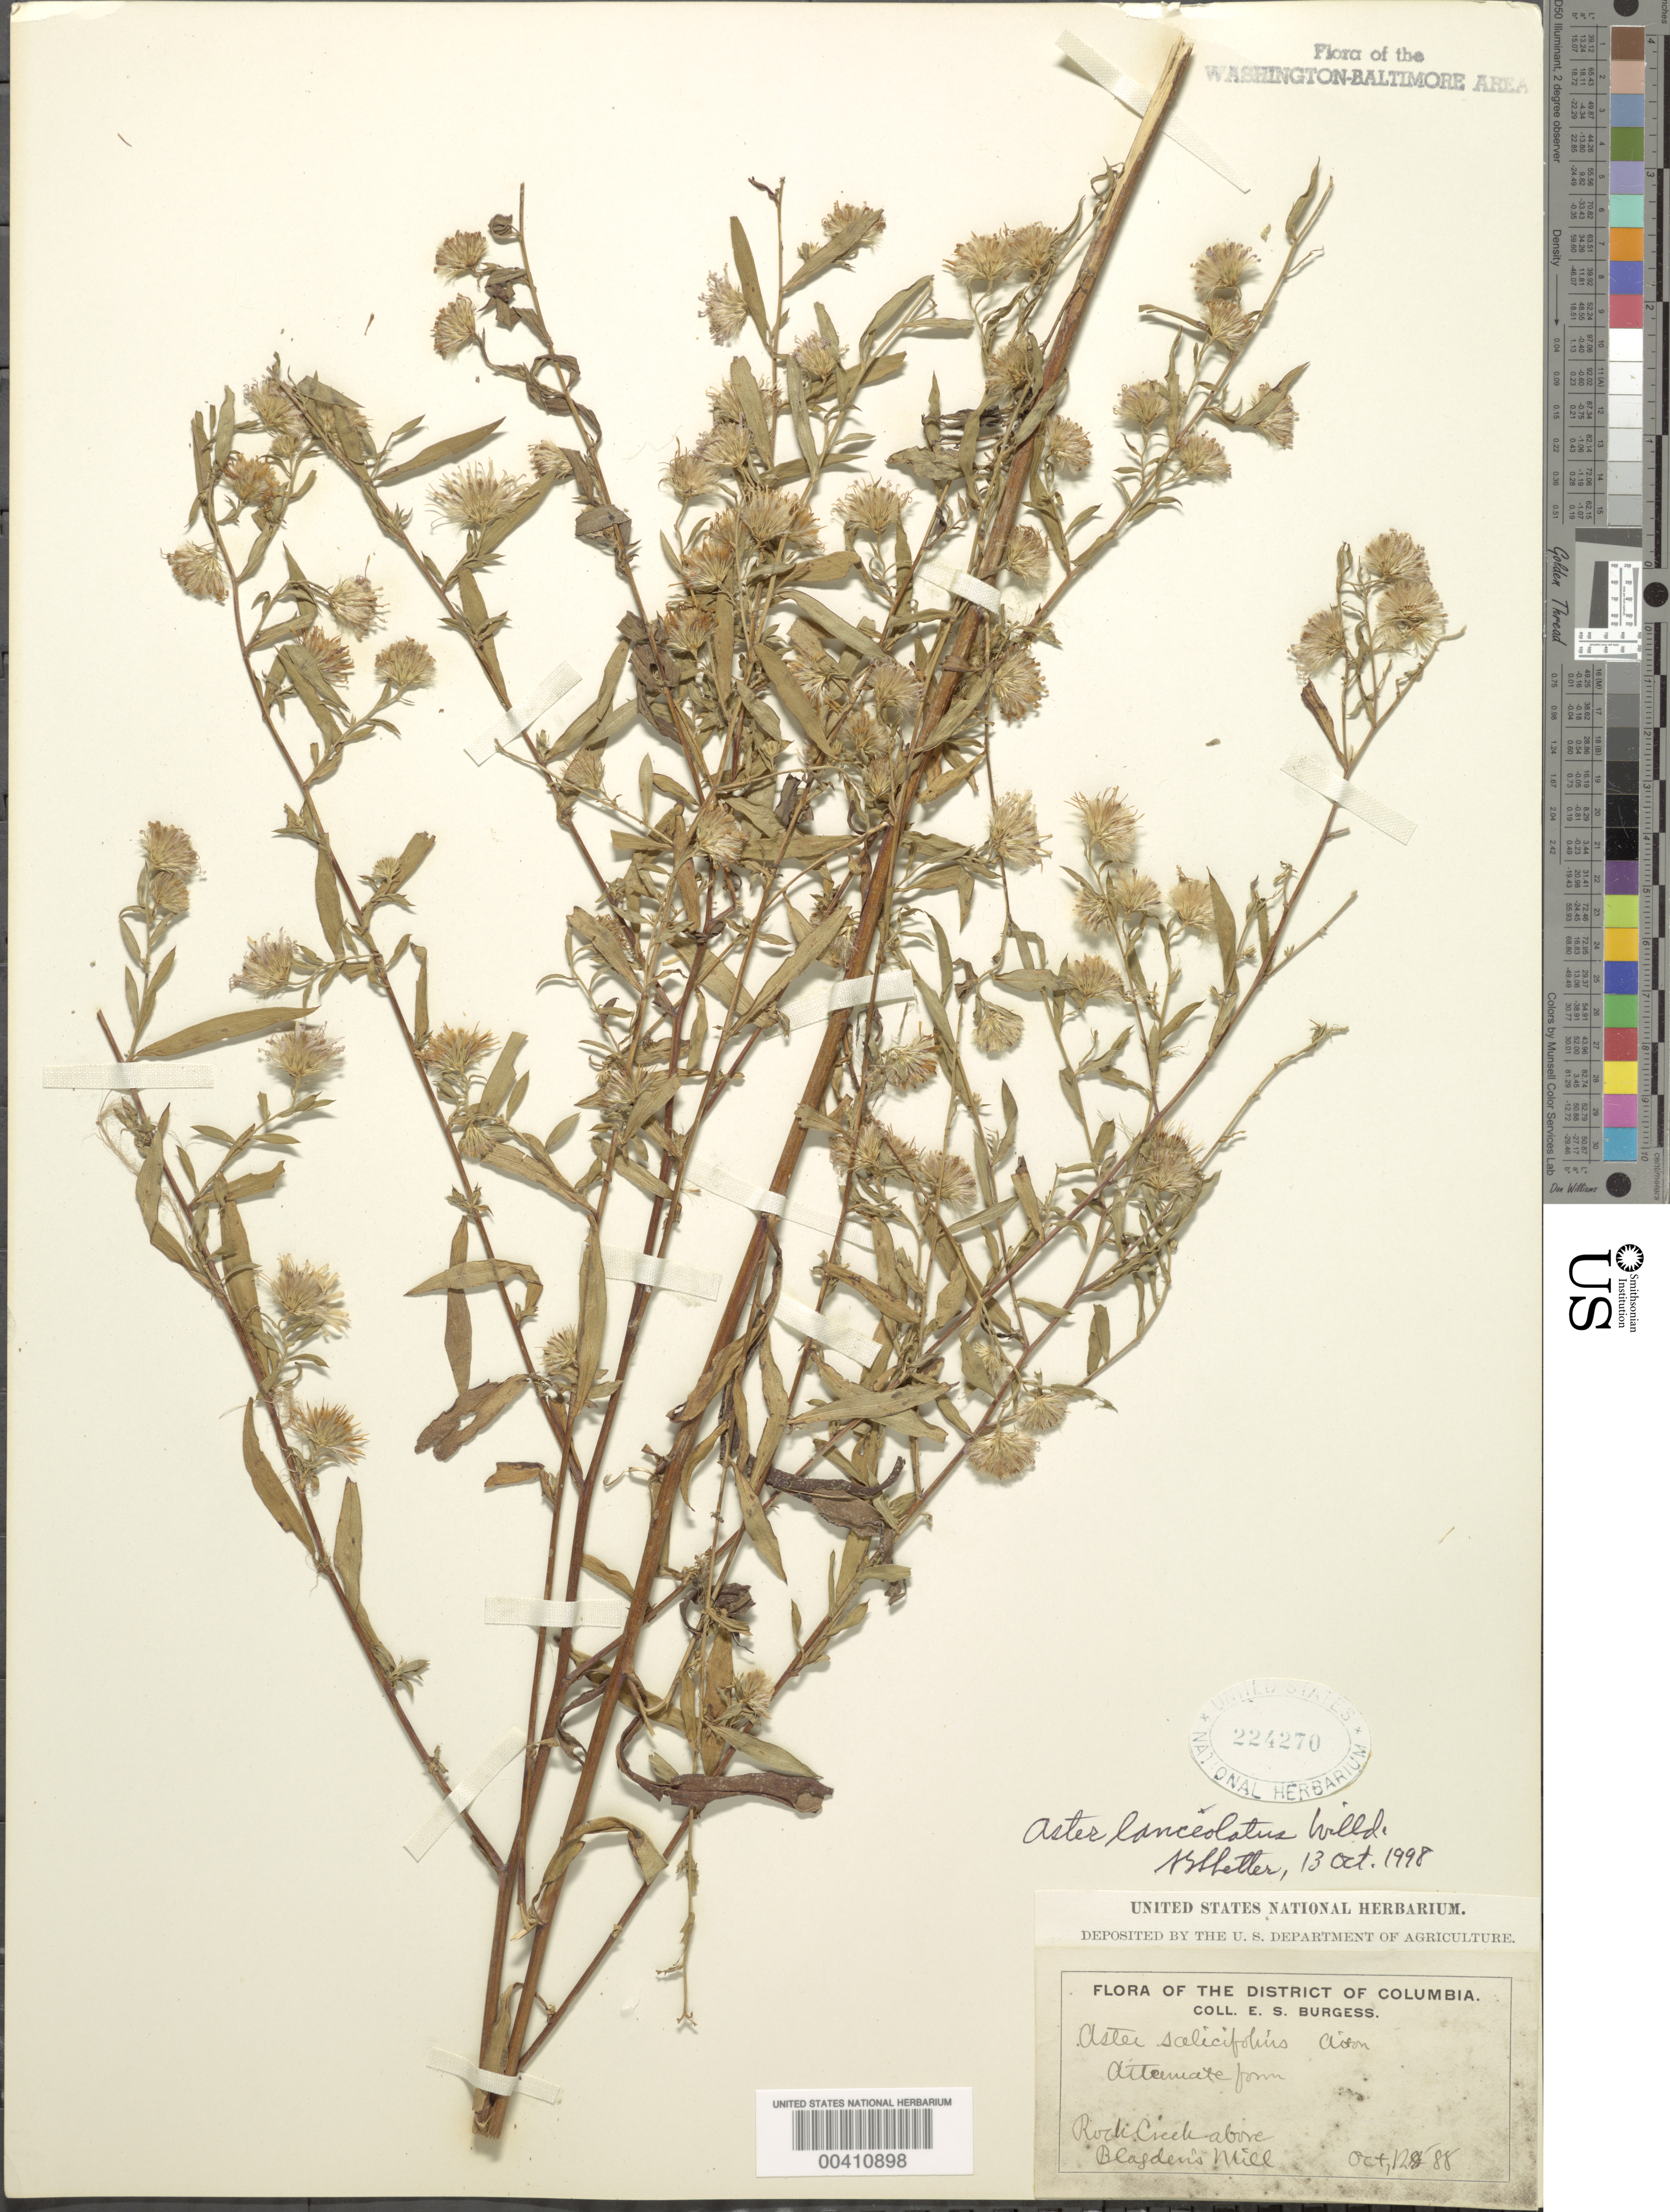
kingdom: Plantae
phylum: Tracheophyta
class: Magnoliopsida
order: Asterales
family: Asteraceae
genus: Symphyotrichum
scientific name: Symphyotrichum lanceolatum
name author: (Willd.) G.L. Nesom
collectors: E. Burgess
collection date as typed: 12 Oct 1888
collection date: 1888-10-12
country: United States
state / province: District of Columbia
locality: Rock Creek above Blagden's Mill Rock Creek Park & vicinity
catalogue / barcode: US 224270